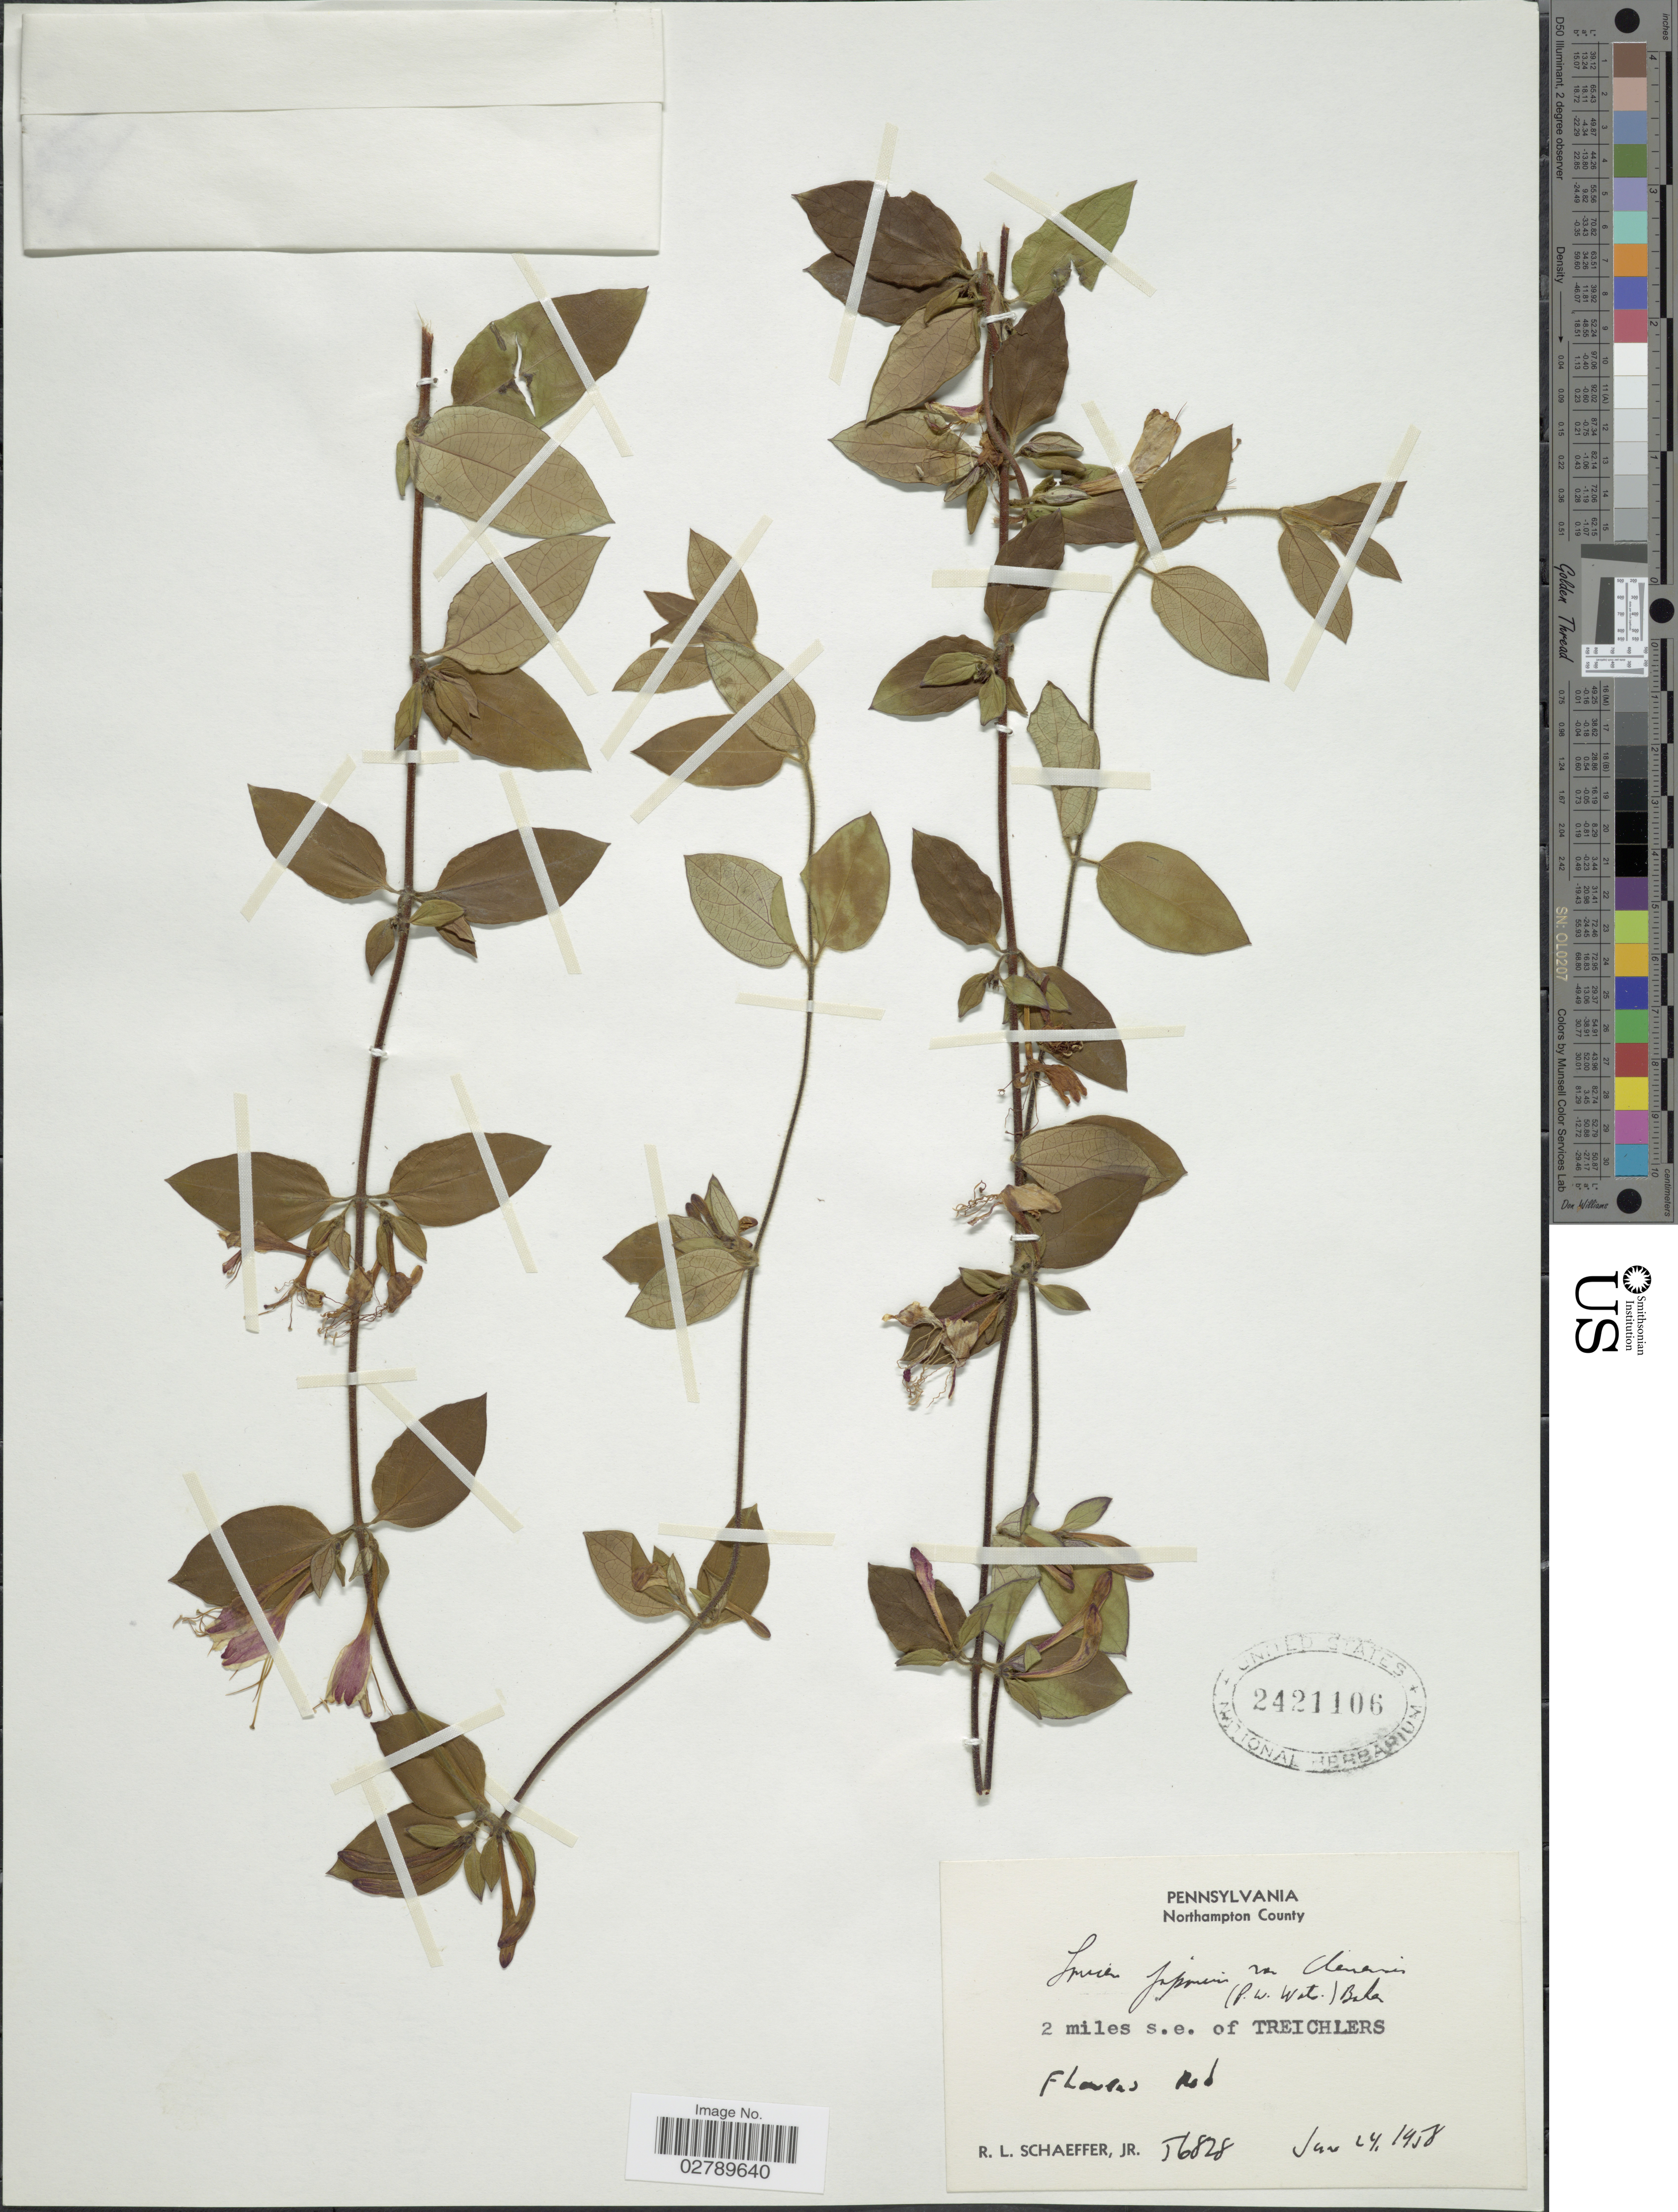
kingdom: Plantae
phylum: Tracheophyta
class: Magnoliopsida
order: Dipsacales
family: Caprifoliaceae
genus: Lonicera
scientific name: Lonicera japonica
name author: Thunb.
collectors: R. L. Schaeffer Jr.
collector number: T6828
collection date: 1958-01-24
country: United States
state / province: Pennsylvania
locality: Northampton County. 2 miles s.e. of Treichlers.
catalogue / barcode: US 2421106